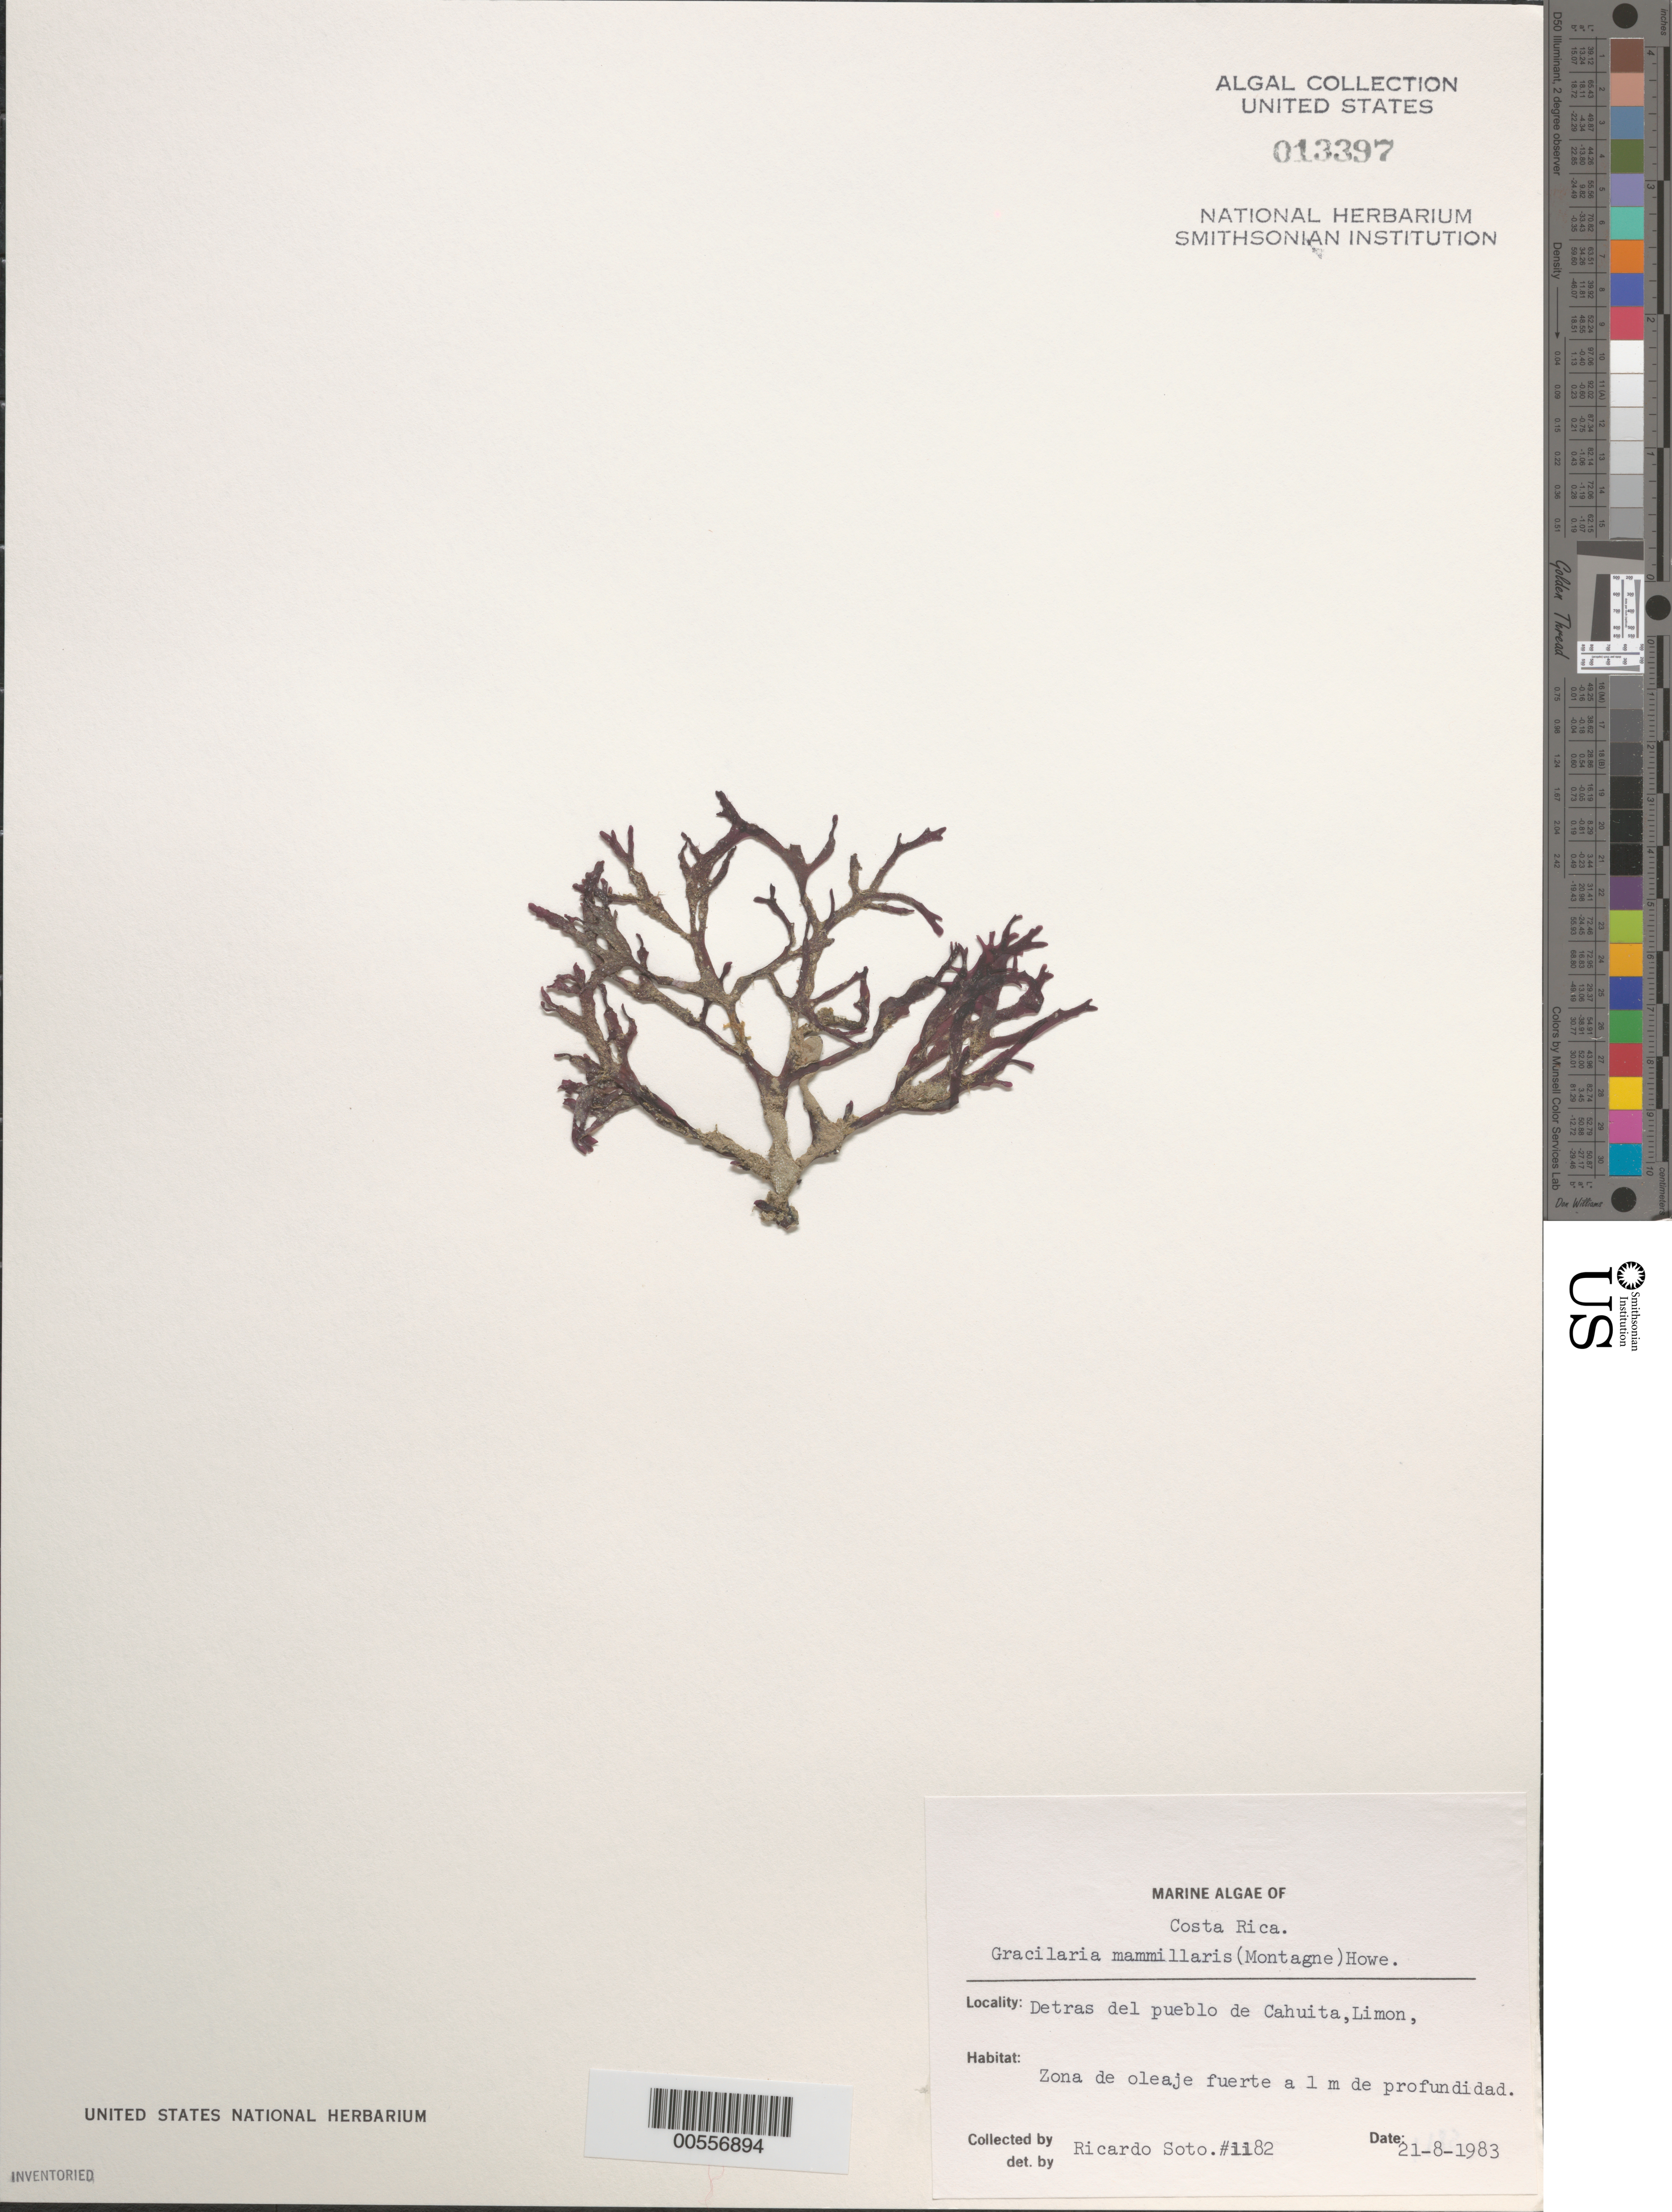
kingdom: Plantae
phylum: Rhodophyta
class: Florideophyceae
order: Gracilariales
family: Gracilariaceae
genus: Gracilaria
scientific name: Gracilaria mammillaris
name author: (Mont.) M. Howe in Britton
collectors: R. Soto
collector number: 1182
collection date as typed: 21 Aug 1983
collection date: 1983-08-21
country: Costa Rica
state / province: Limón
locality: Cahuita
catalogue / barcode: US 13397